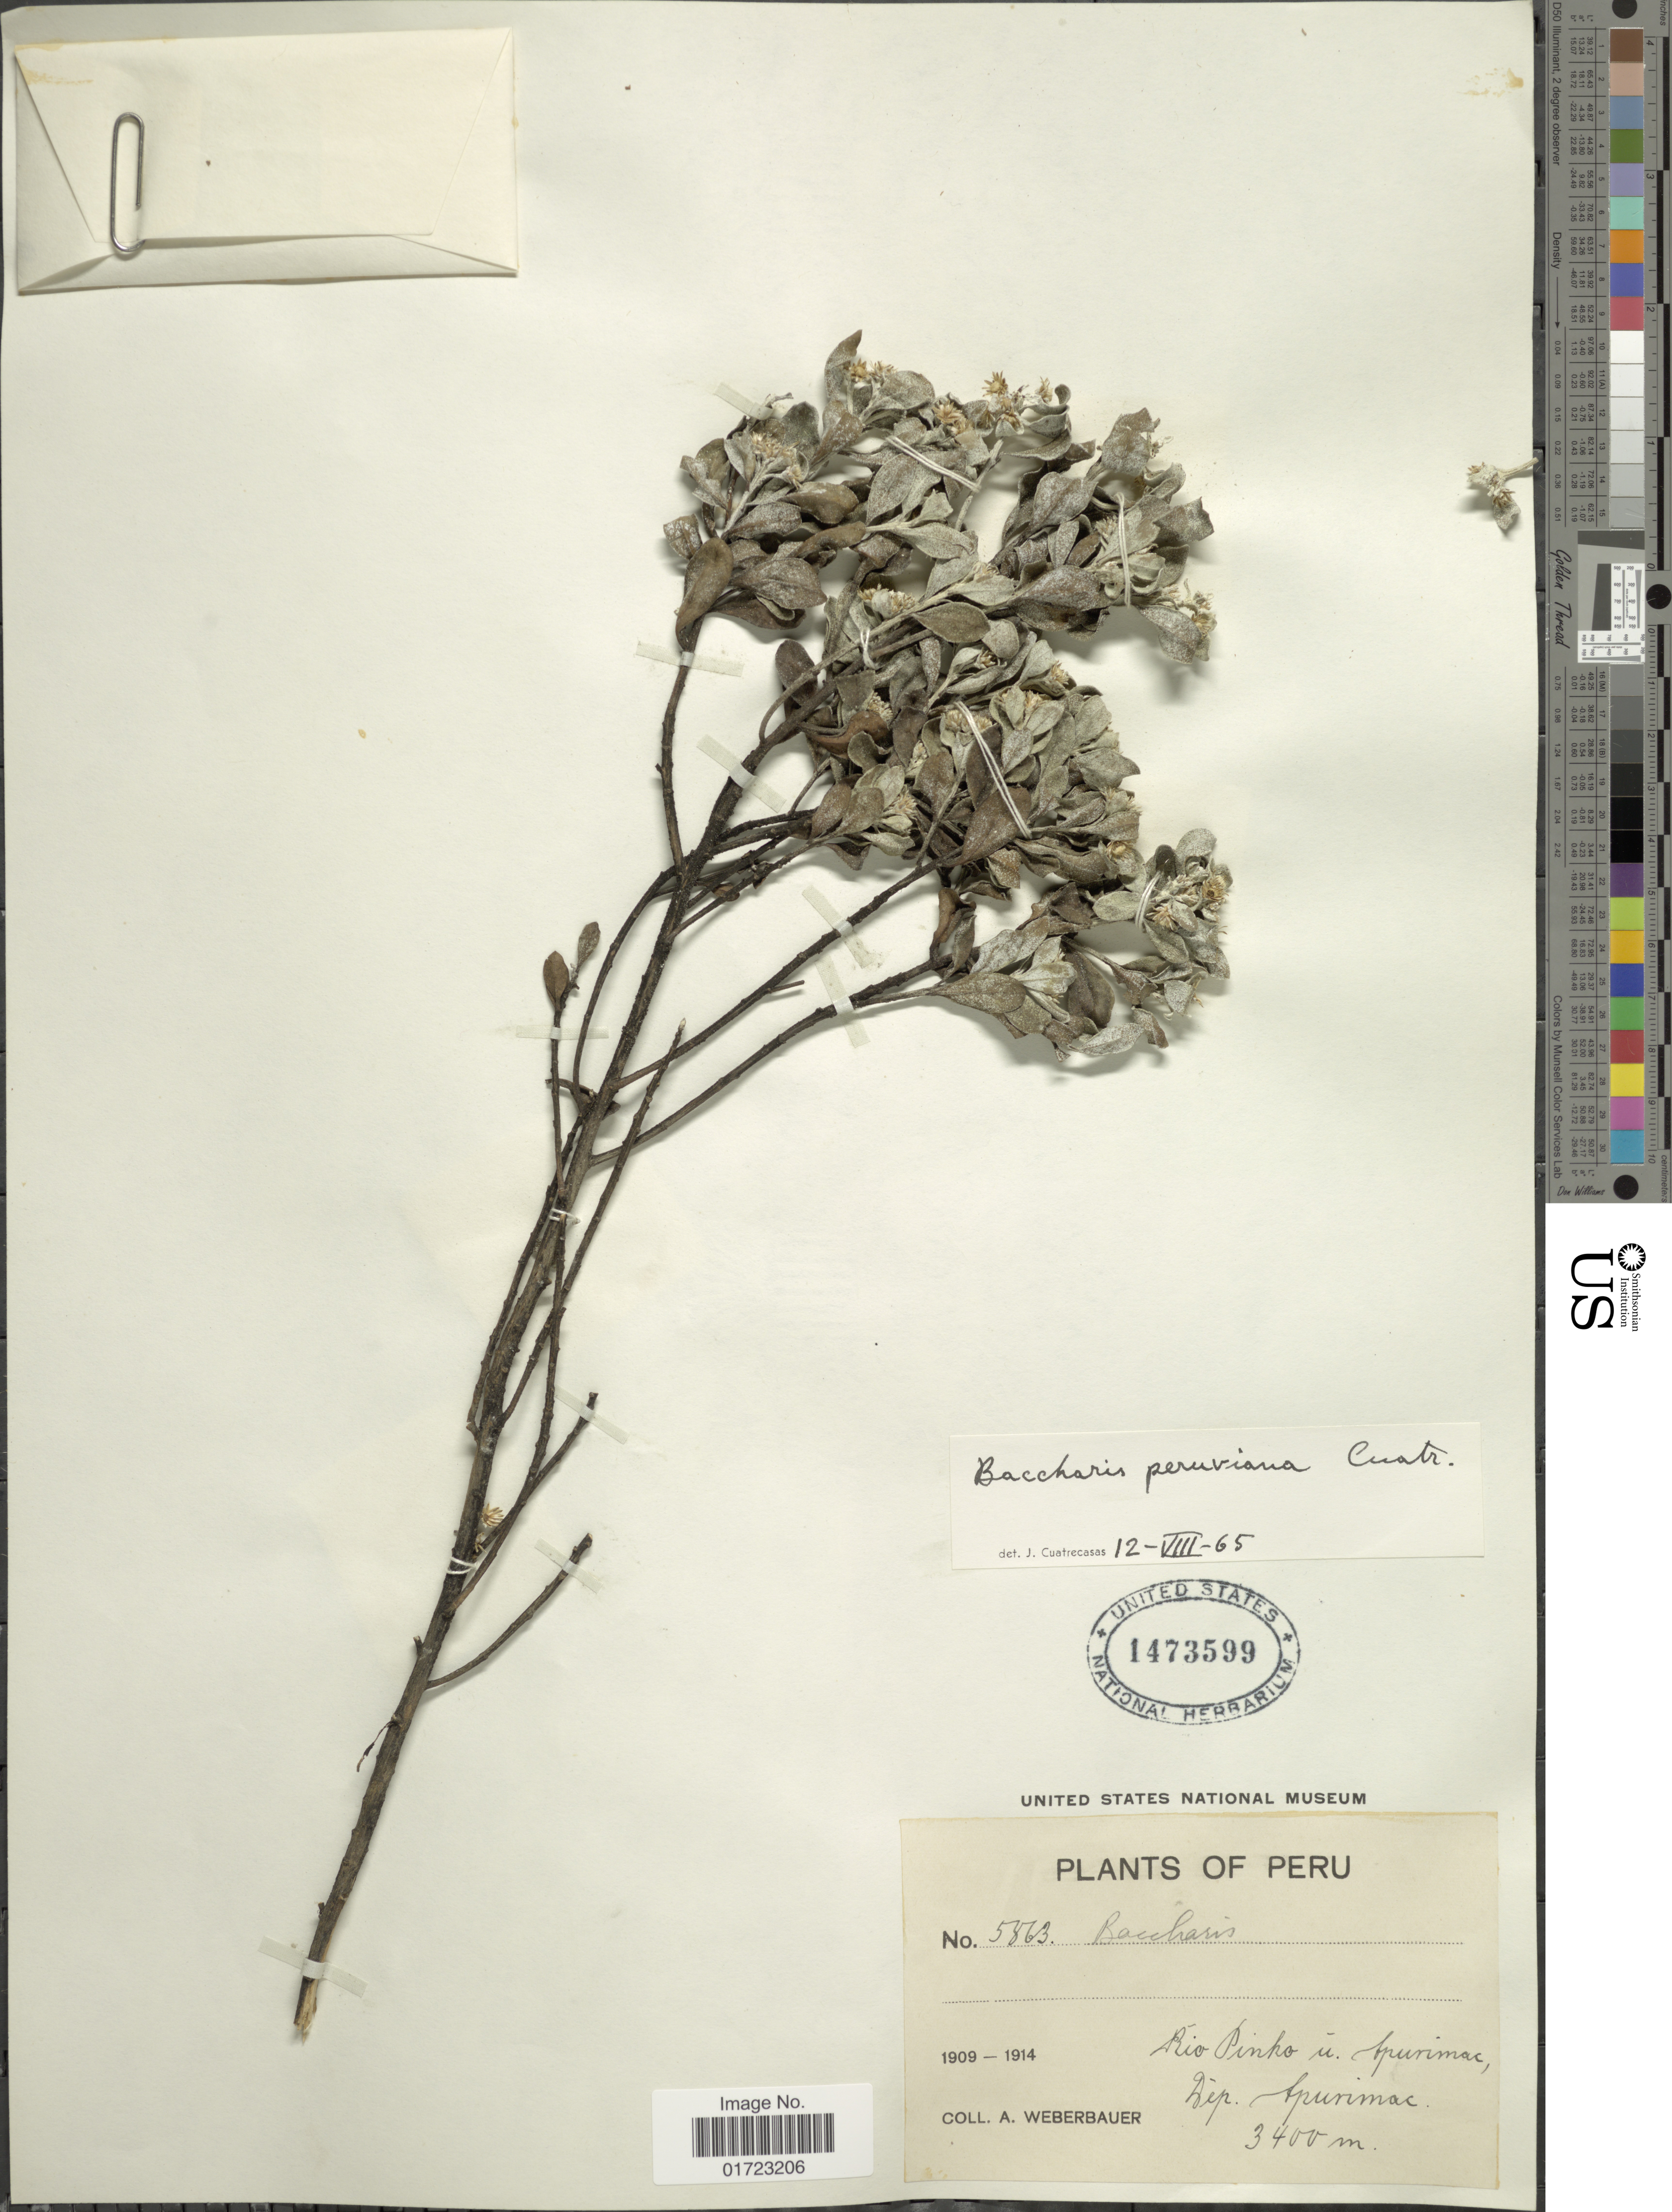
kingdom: Plantae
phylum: Tracheophyta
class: Magnoliopsida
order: Asterales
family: Asteraceae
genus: Baccharis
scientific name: Baccharis peruviana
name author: Cuatrec.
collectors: A. Weberbauer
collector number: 5863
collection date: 1909/1914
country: Peru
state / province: Apurímac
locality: Río Pinko in Apurimac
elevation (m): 3400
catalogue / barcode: US 1473599